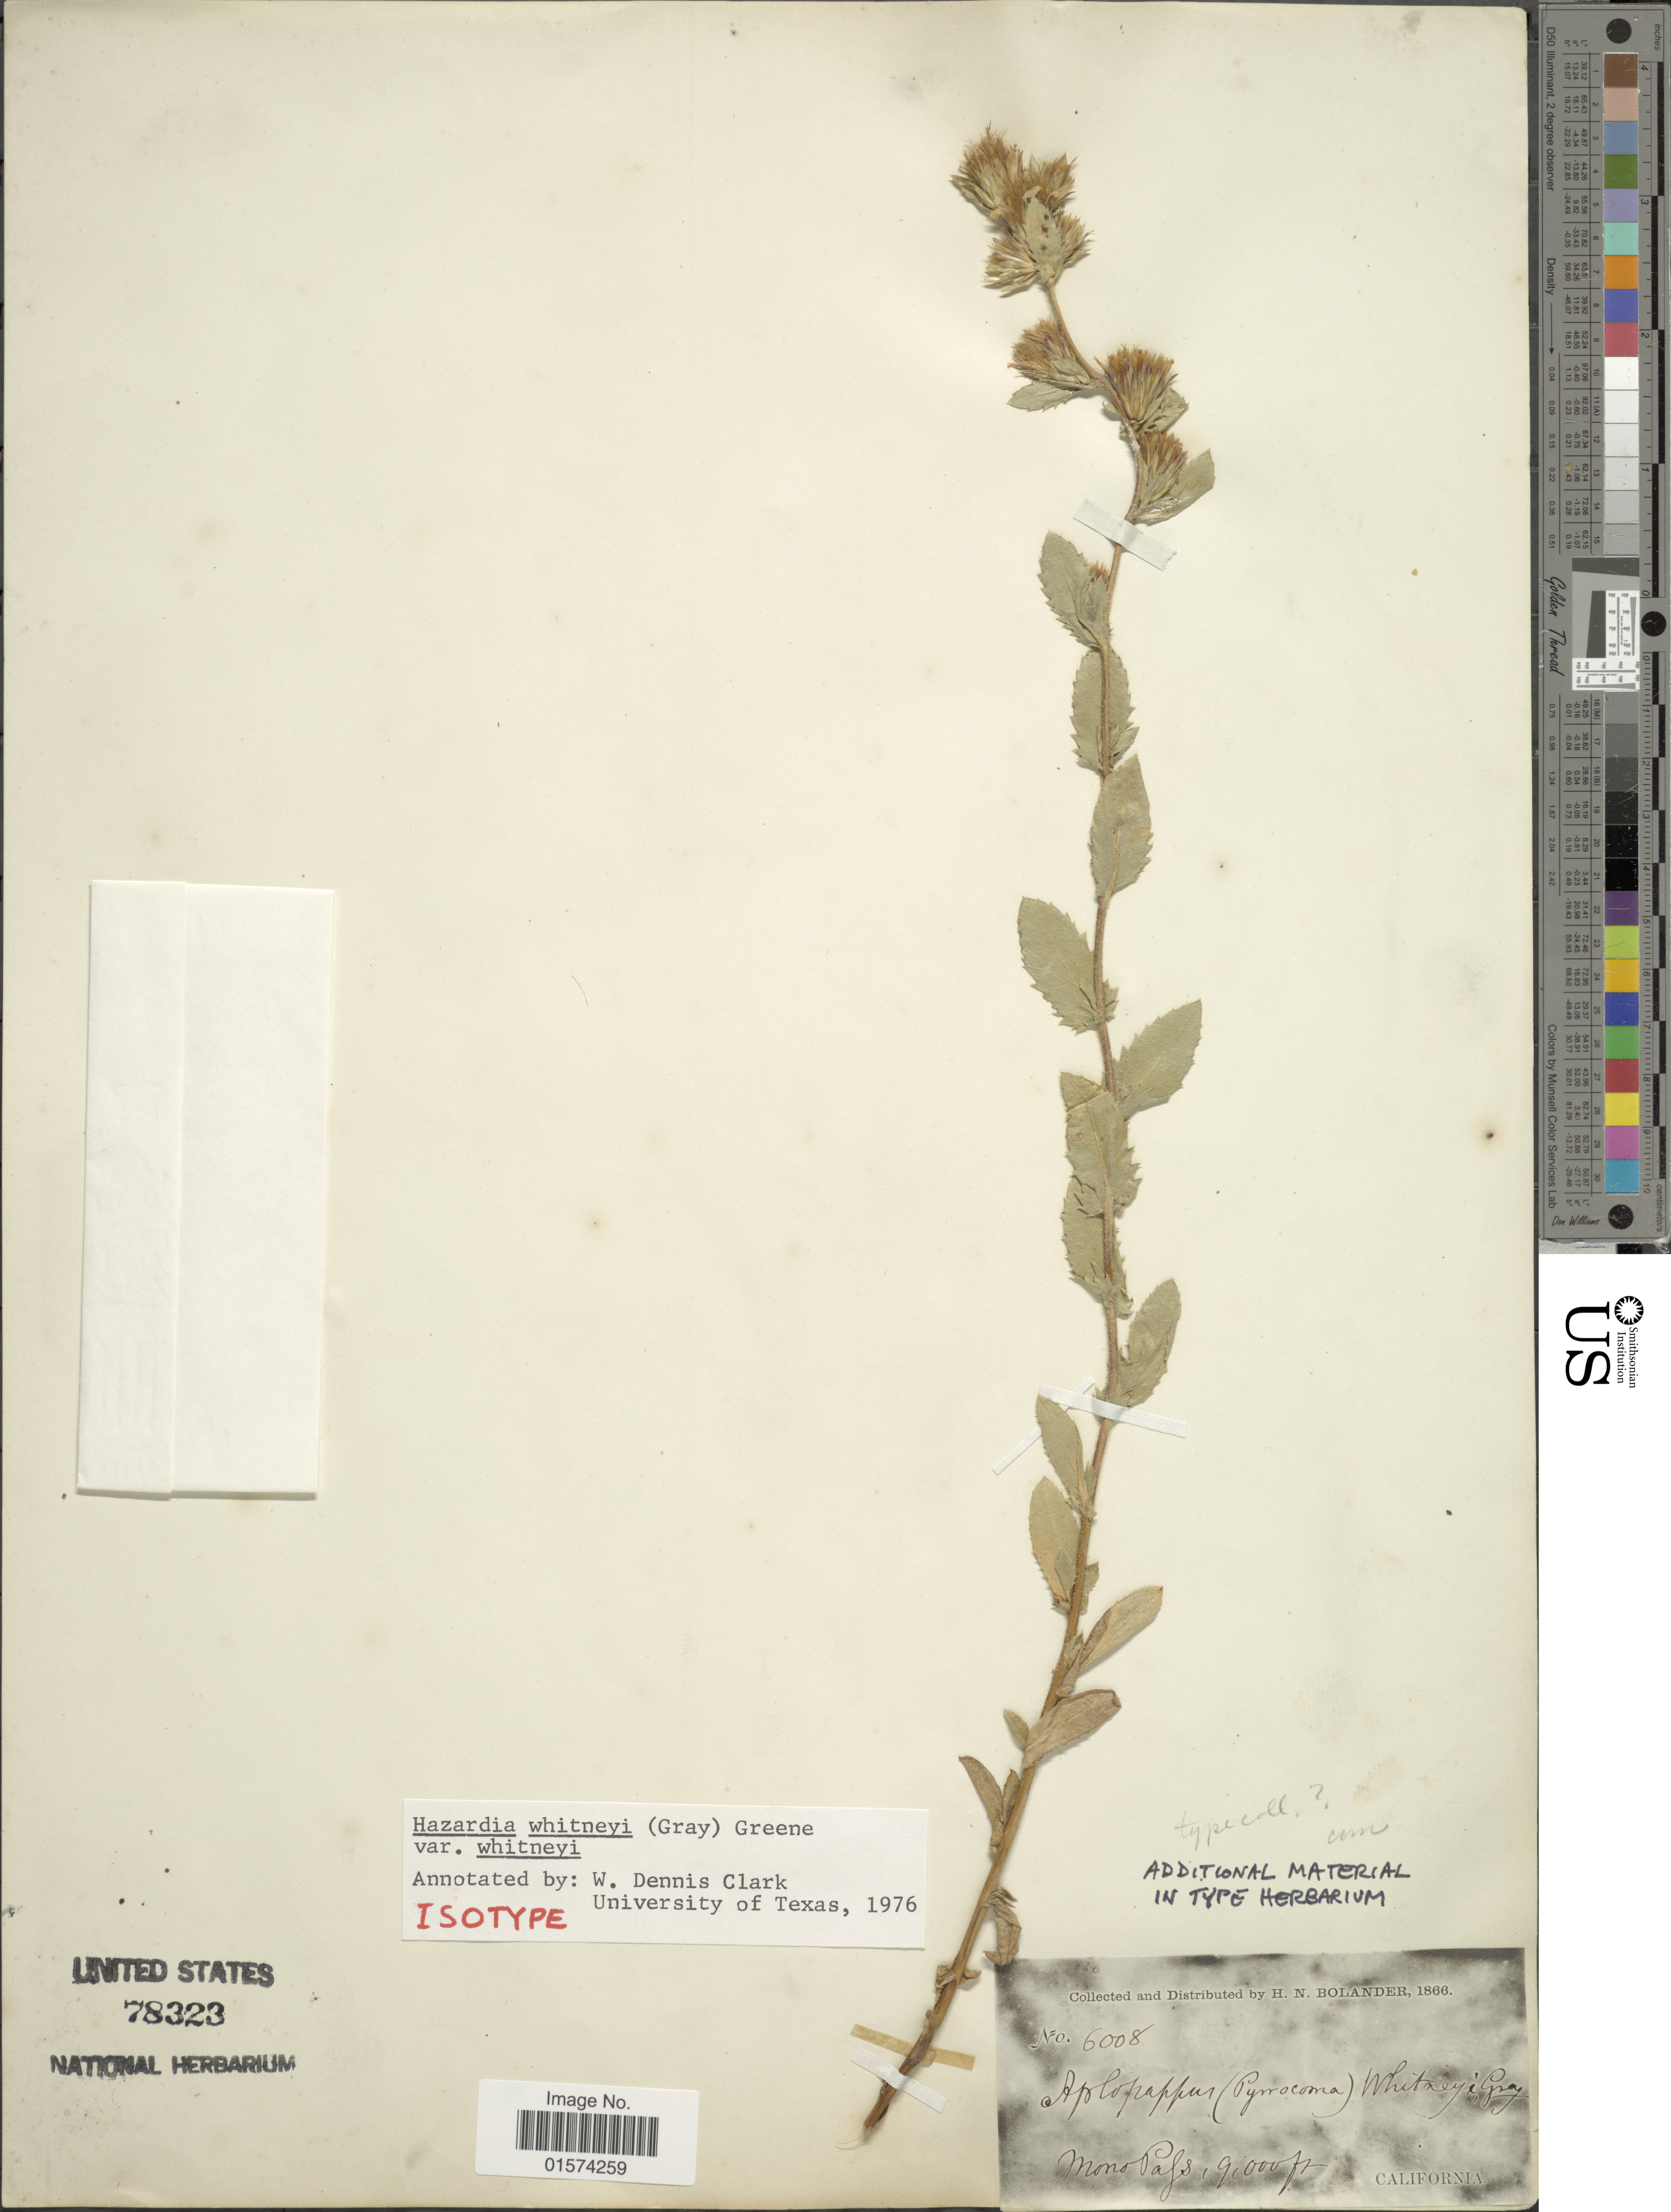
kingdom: Plantae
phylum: Tracheophyta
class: Magnoliopsida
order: Asterales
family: Asteraceae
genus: Hazardia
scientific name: Hazardia whitneyi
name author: (A. Gray) Greene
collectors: H. Bolander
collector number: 6008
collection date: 1866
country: United States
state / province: California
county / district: Mono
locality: Mono Pass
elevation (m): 2743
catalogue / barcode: US 78323